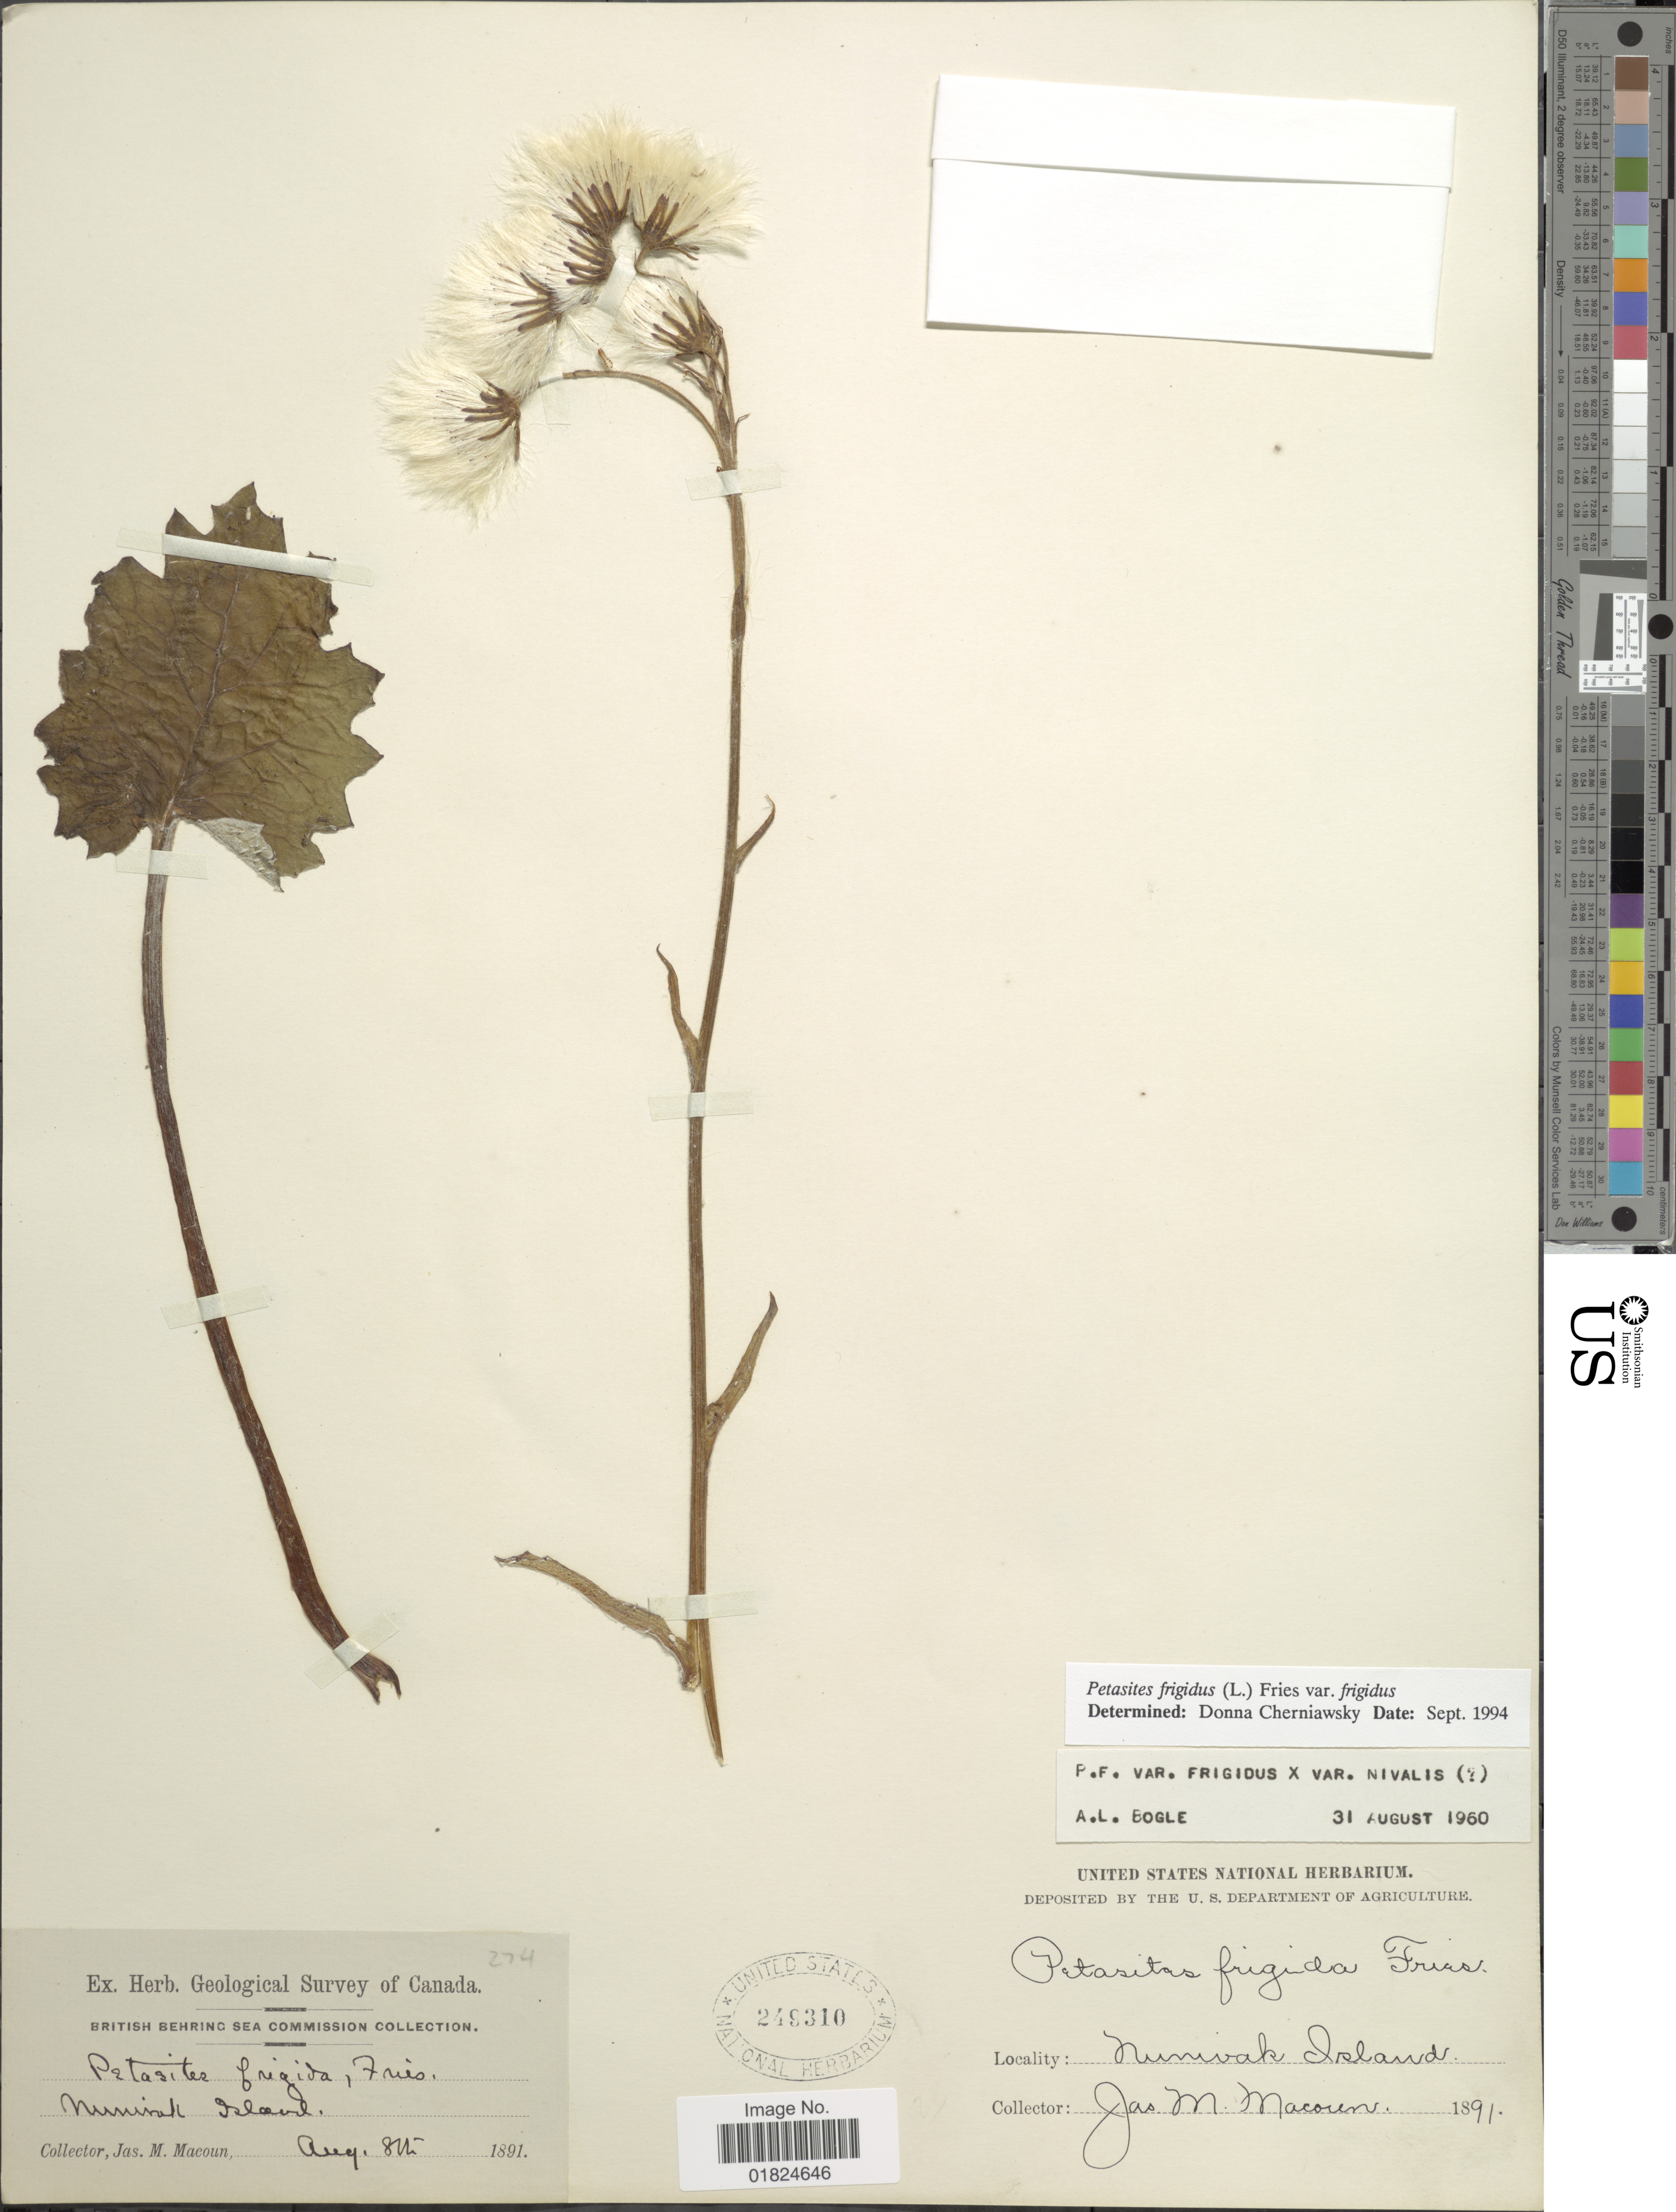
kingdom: Plantae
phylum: Tracheophyta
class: Magnoliopsida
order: Asterales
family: Asteraceae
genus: Petasites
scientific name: Petasites frigidus var. frigidus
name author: (L.) Fr.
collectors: J. M. Macoun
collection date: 1891-08-08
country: United States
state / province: Alaska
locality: Nunivak Island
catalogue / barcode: US 249310